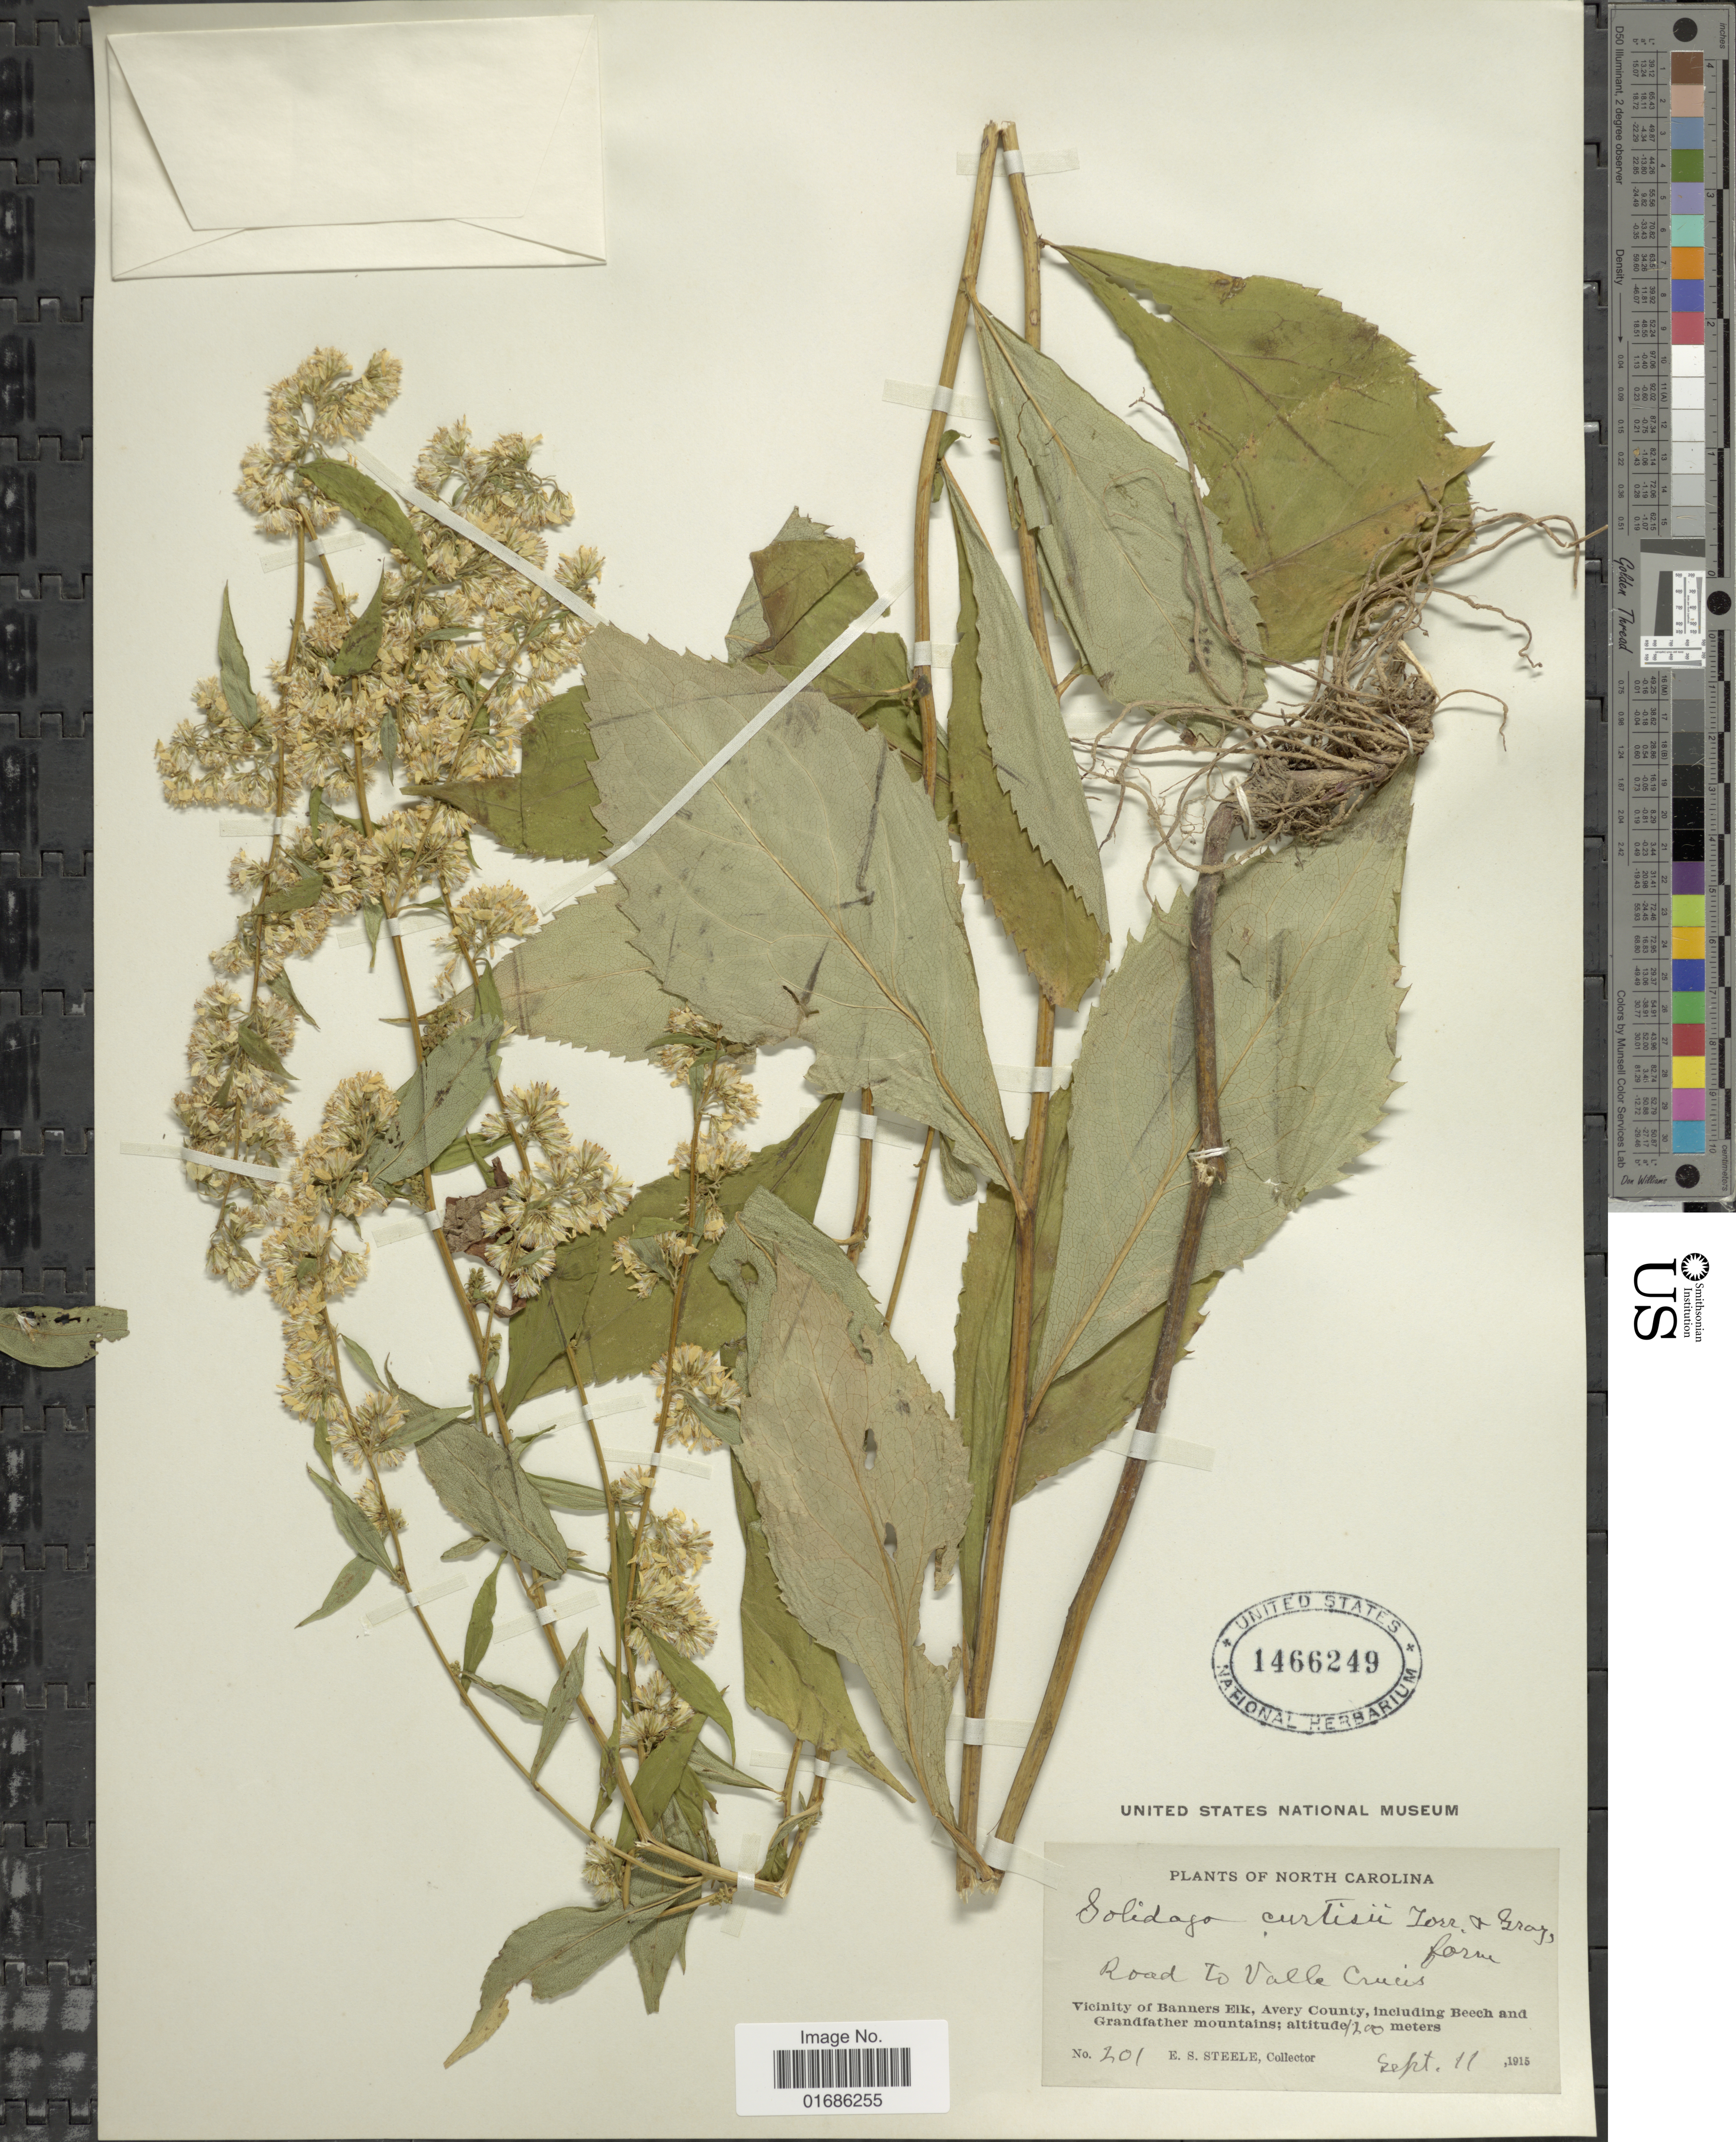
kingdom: Plantae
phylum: Tracheophyta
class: Magnoliopsida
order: Asterales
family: Asteraceae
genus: Solidago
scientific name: Solidago curtisii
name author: Torr. & A. Gray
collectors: E. Steele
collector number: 201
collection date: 1915-09-11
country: United States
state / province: North Carolina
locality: Road to Valle Crucis, Vicinity of Banners Elk, Avery County, including Beech and Grandfathers mountains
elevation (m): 1200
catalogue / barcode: US 1466249